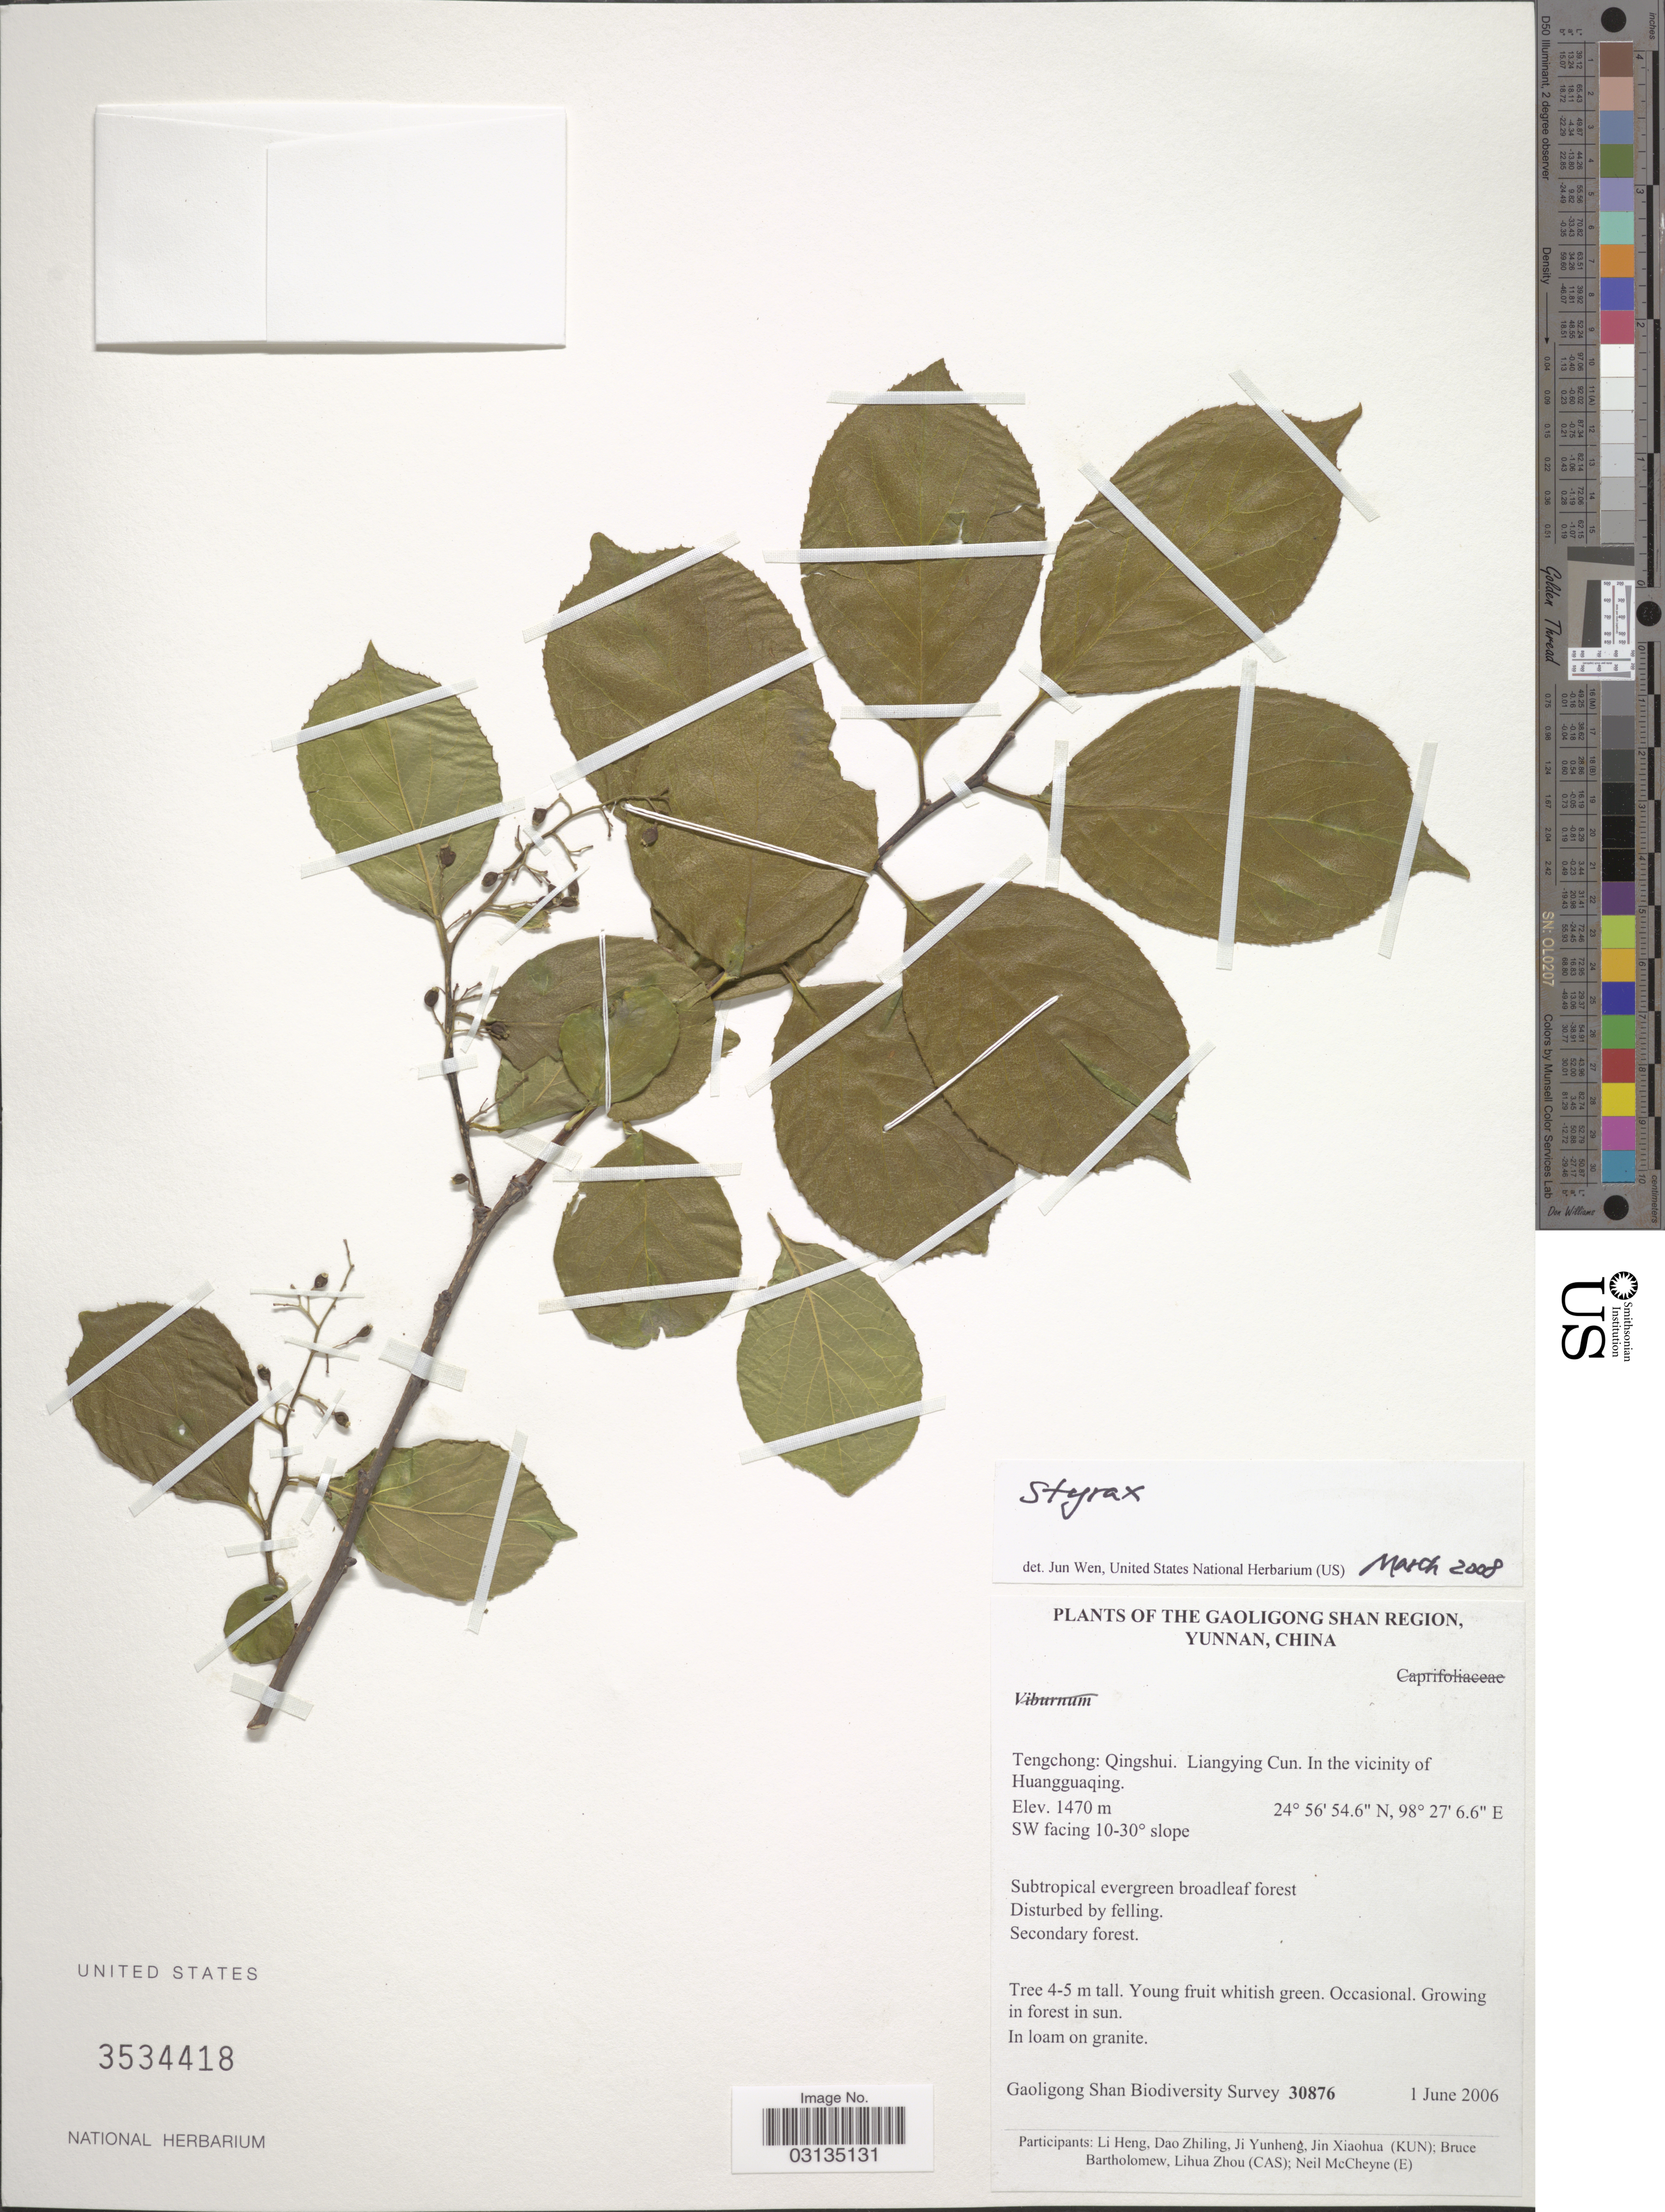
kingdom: Plantae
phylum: Tracheophyta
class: Magnoliopsida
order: Ericales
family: Styracaceae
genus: Styrax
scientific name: Styrax sp.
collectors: Gaoligong Shan Biodiversity Survey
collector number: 30876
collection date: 2006-06-01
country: China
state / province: Yunnan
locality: The Gaoligong Shan Region, Yunnan, Tengchong: Qingshui, Liangying Cun, In the vicinity of Huangguaqing, SW facing 10-30° slope.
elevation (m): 1470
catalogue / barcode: US 3534418